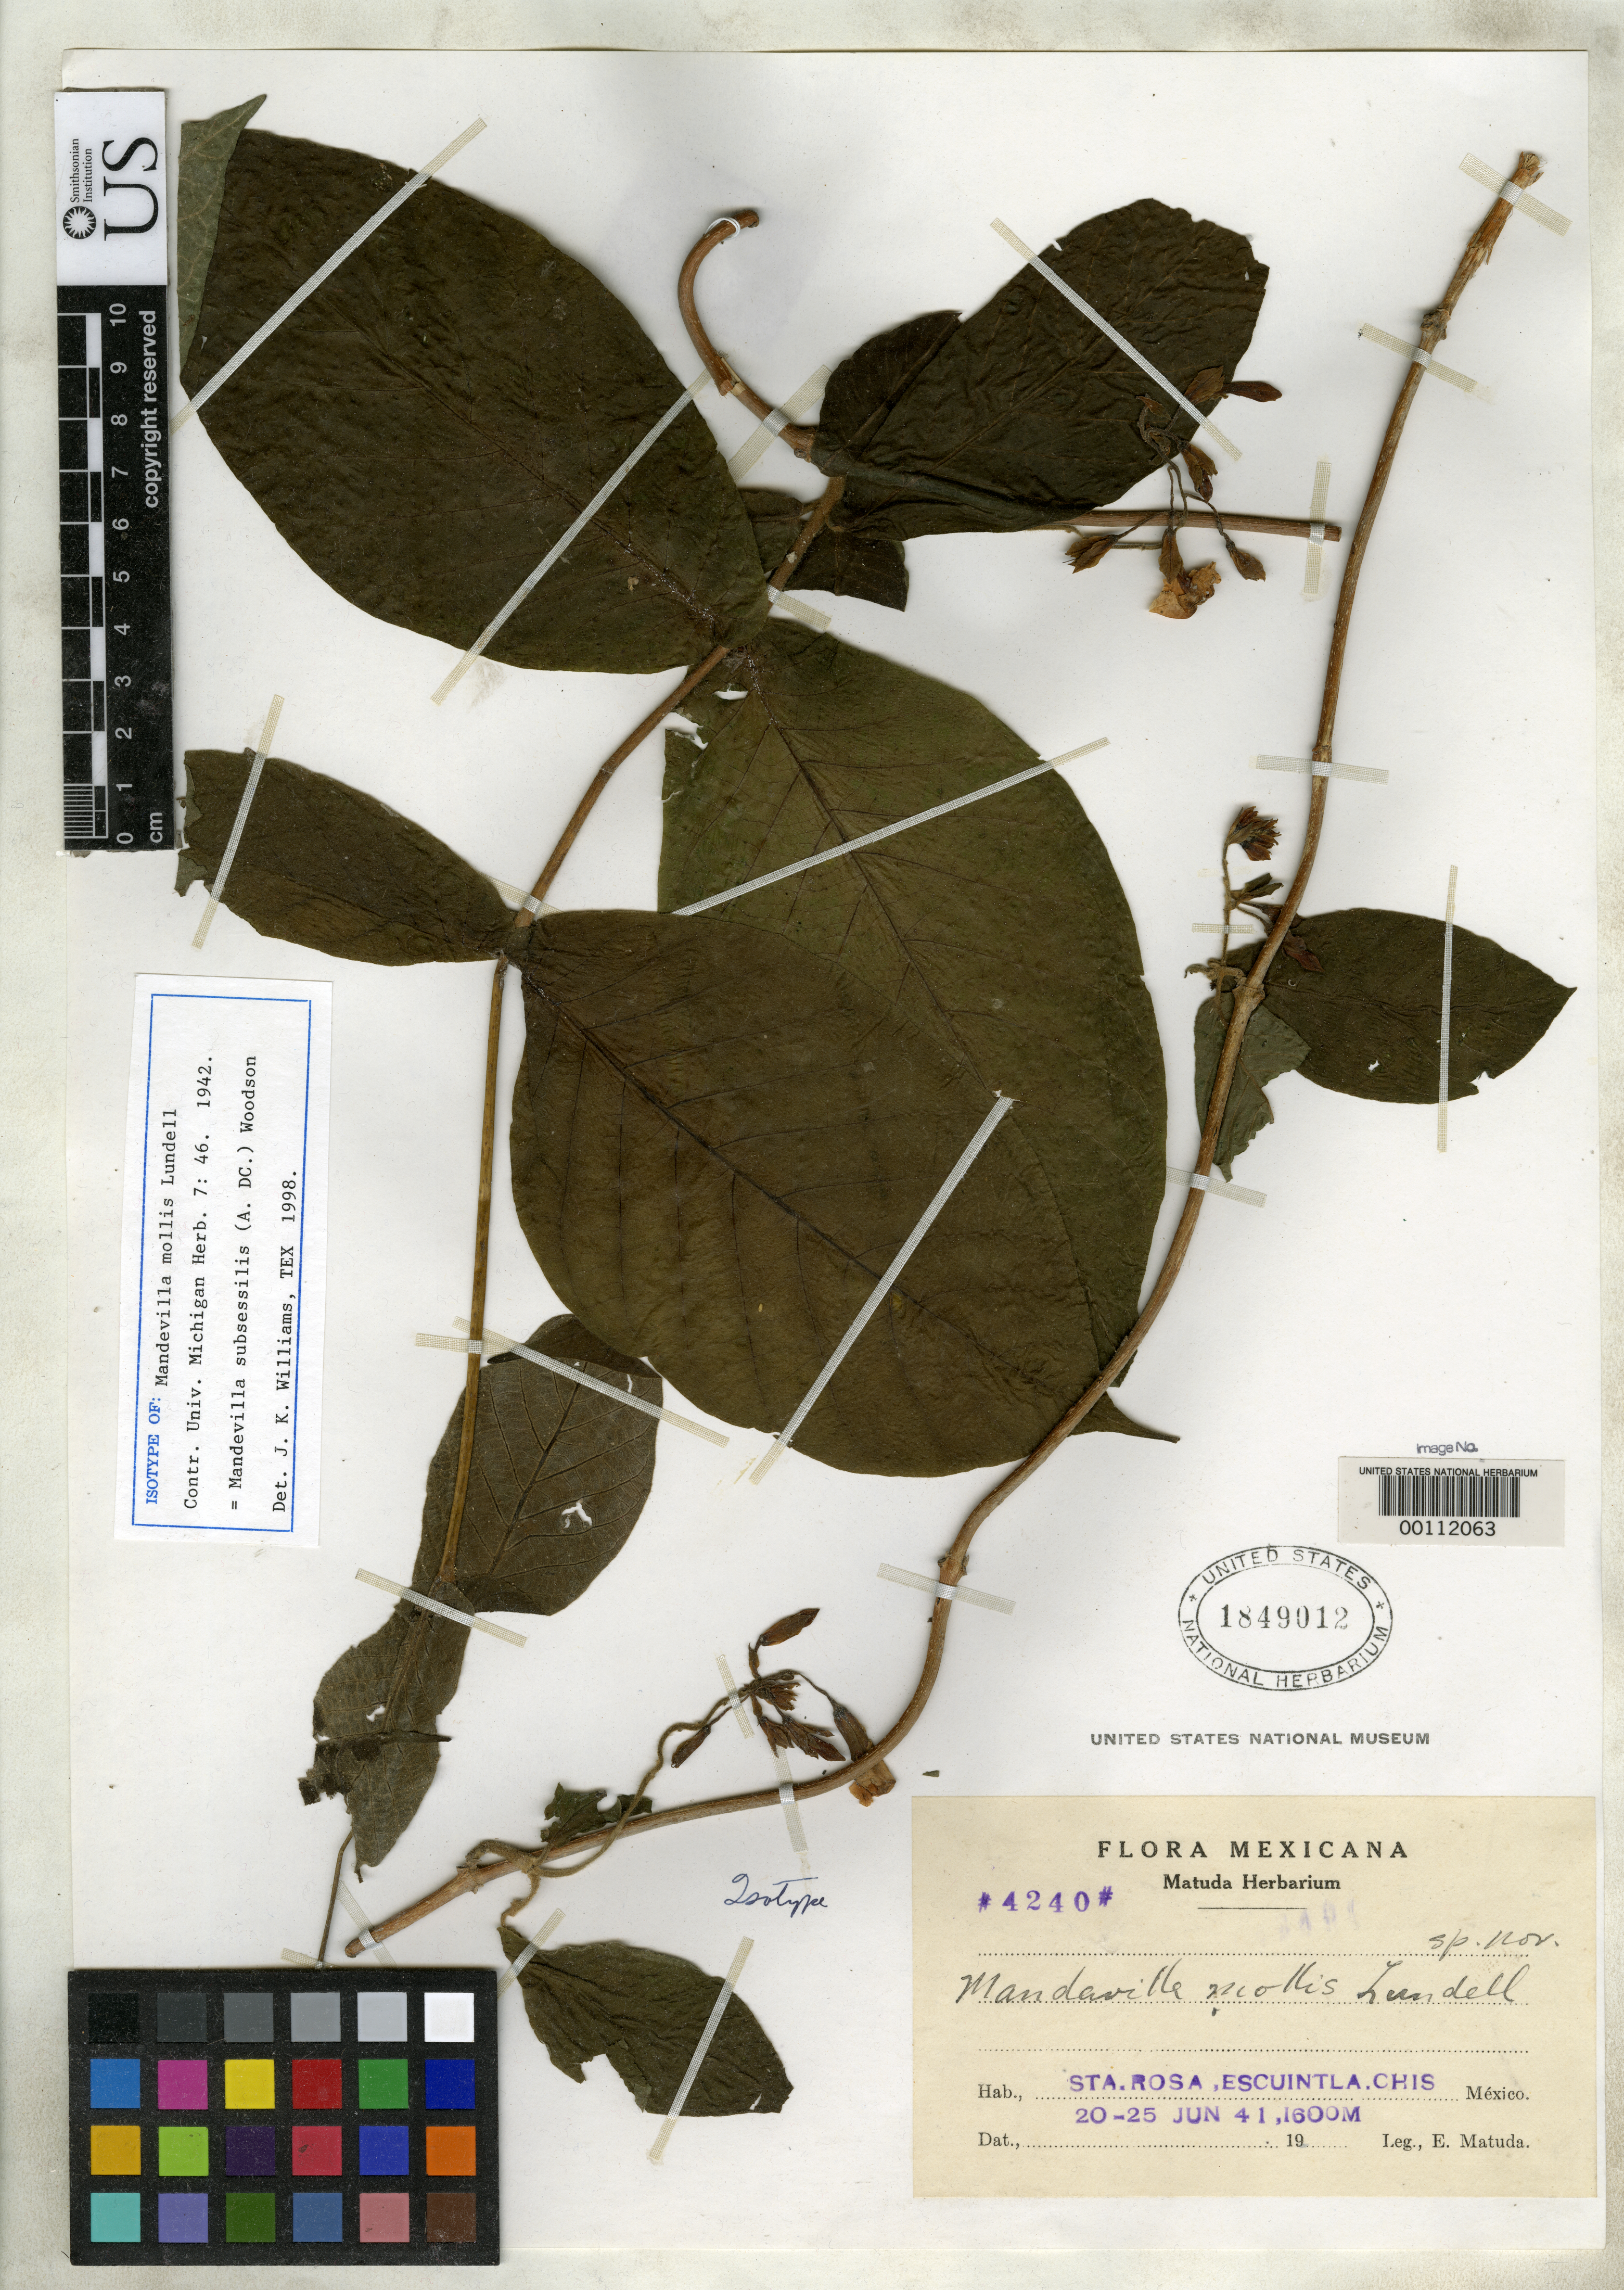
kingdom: Plantae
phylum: Tracheophyta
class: Magnoliopsida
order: Gentianales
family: Apocynaceae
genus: Mandevilla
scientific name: Mandevilla mollis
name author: Lundell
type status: Isotype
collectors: E. Matuda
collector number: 4240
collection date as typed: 20 Jun 1941 to 25 Jun 1941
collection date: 1941-06-20/1941-06-25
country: Mexico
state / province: Chiapas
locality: Santa Rosa, Escuintla.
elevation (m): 1600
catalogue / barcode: US 1849012